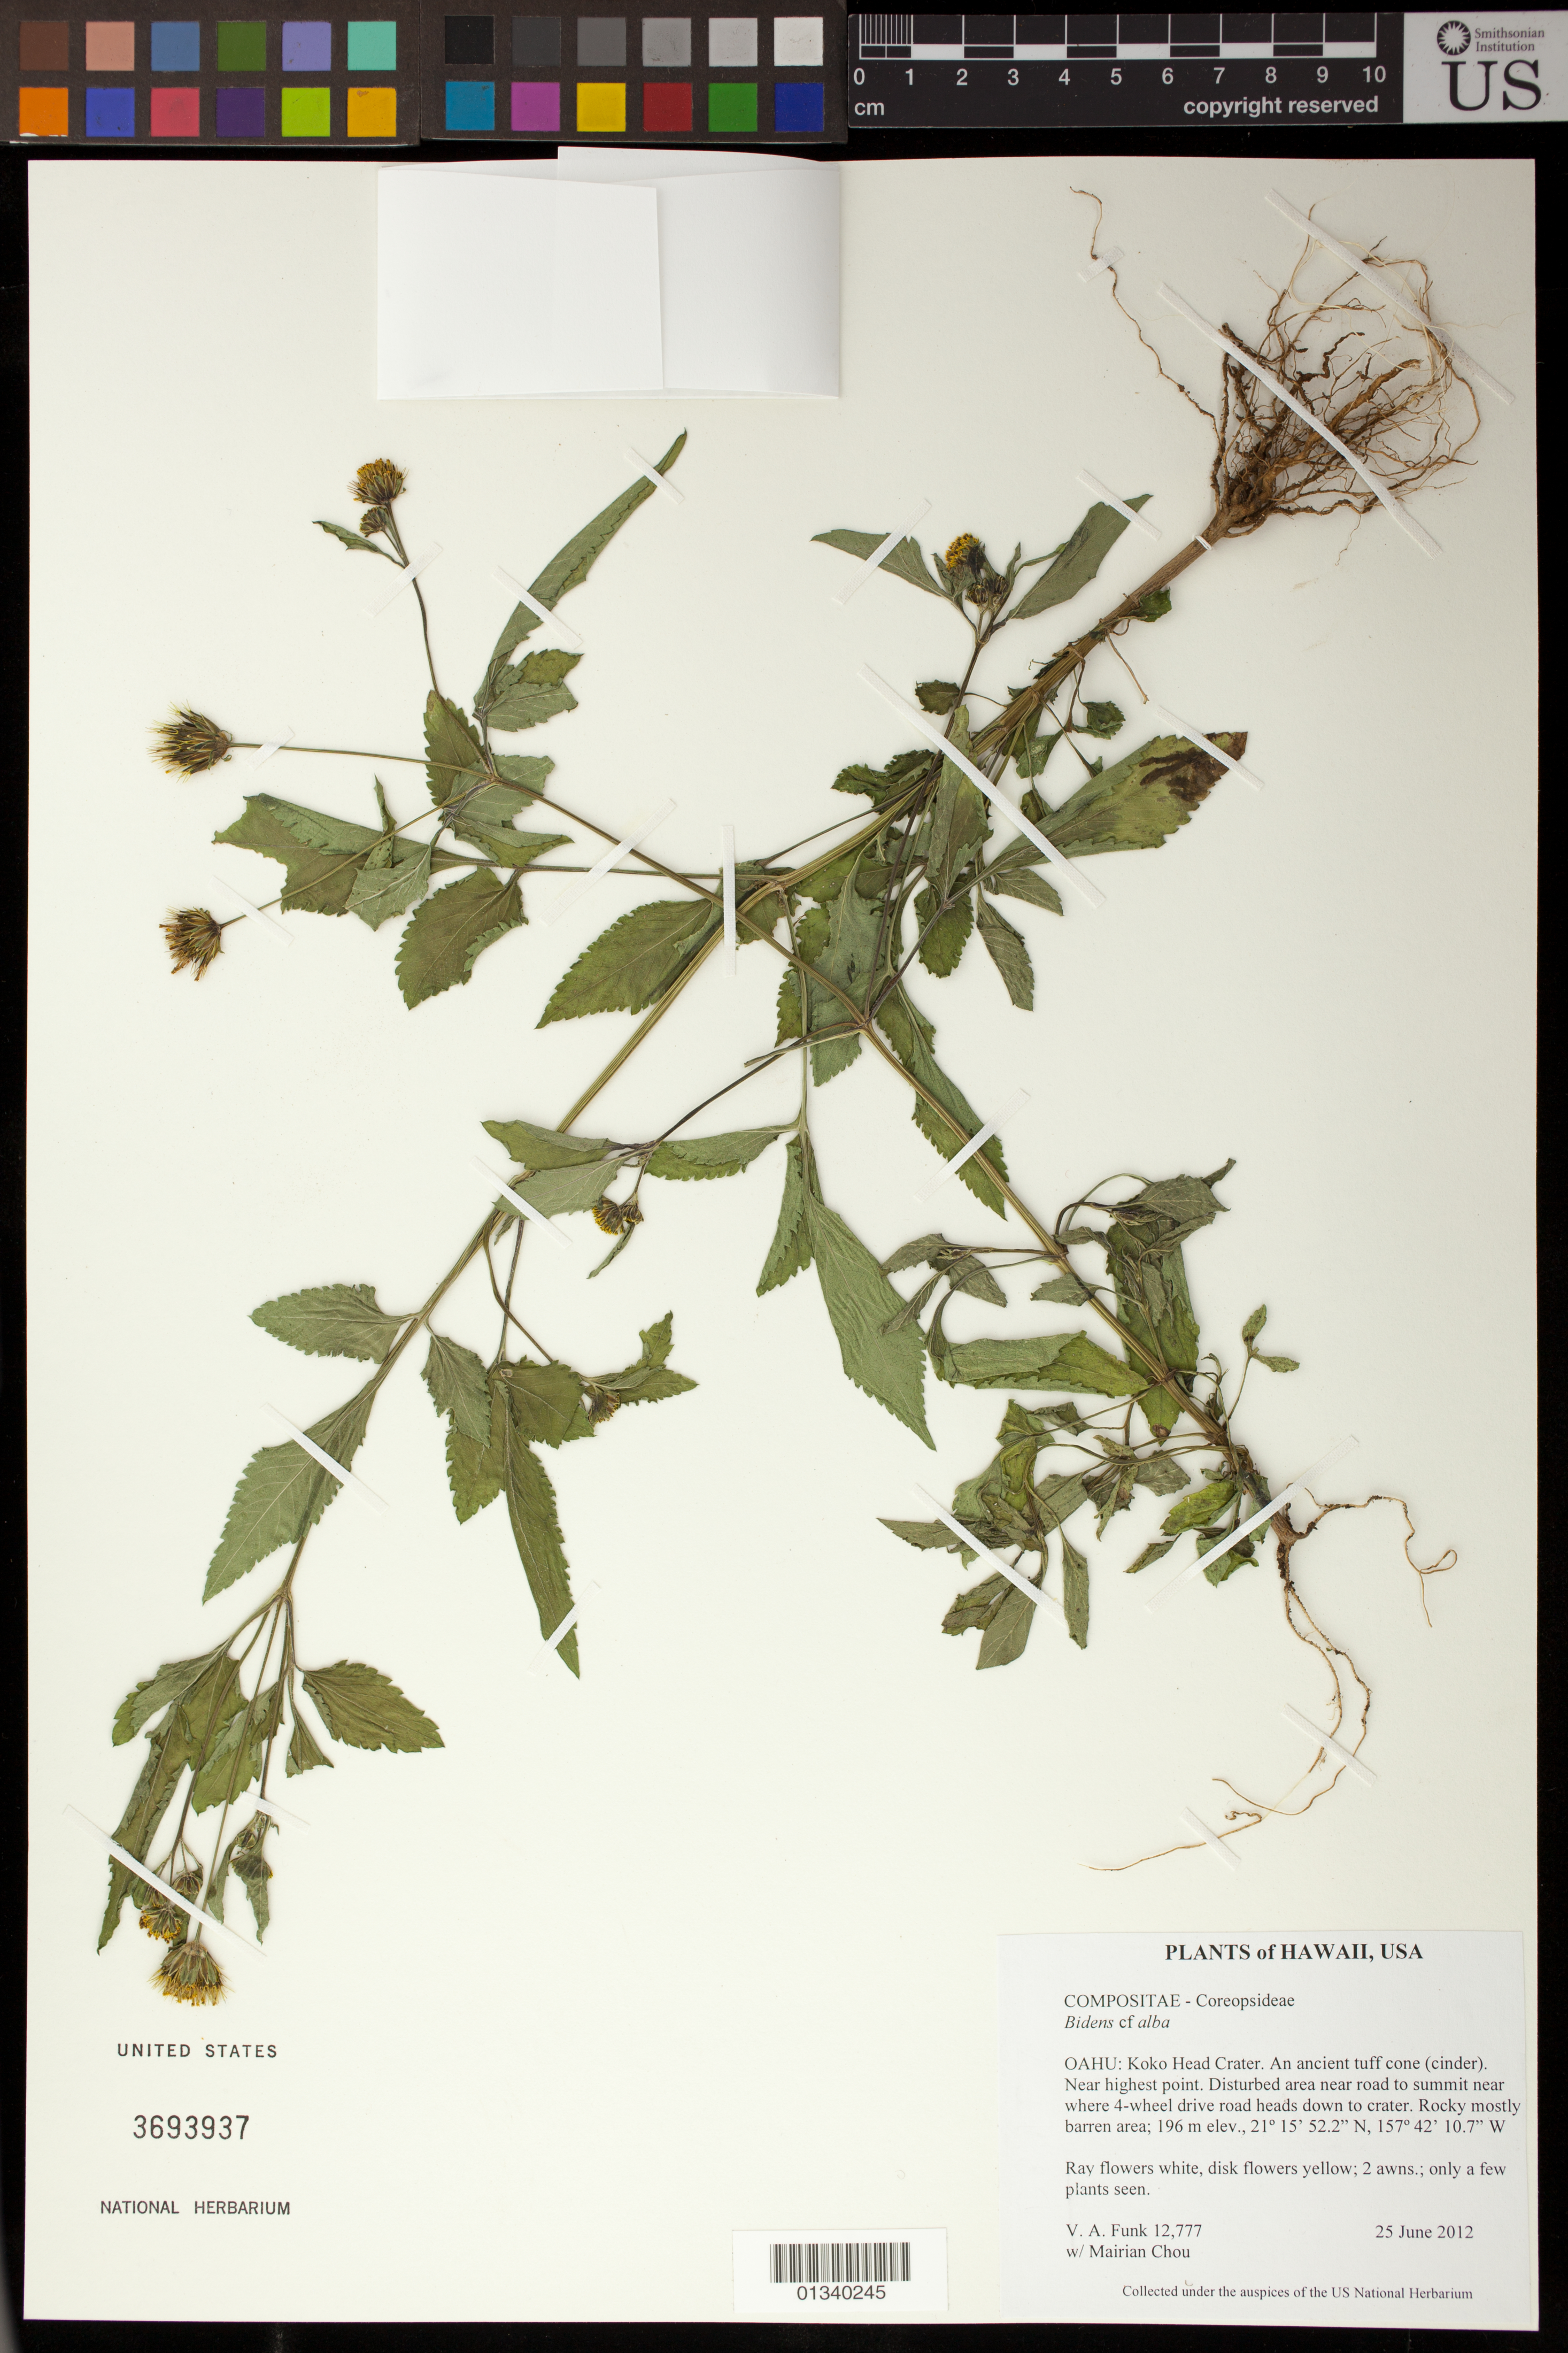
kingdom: Plantae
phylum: Tracheophyta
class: Magnoliopsida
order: Asterales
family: Asteraceae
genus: Bidens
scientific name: Bidens alba var. radiata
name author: (Sch. Bip.) R.E. Ballard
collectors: M. Chou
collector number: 12777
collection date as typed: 25 June 2012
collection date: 2012-06-25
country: United States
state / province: Hawaii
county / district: Honolulu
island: Oahu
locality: Koko Head Crater. An ancient tuff core (cinder). Near highest point.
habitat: Disturbed area near road to summit near where 4-sheel drive road heads down to crater. Rocky mostly barren area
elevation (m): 196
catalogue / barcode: US 3693937